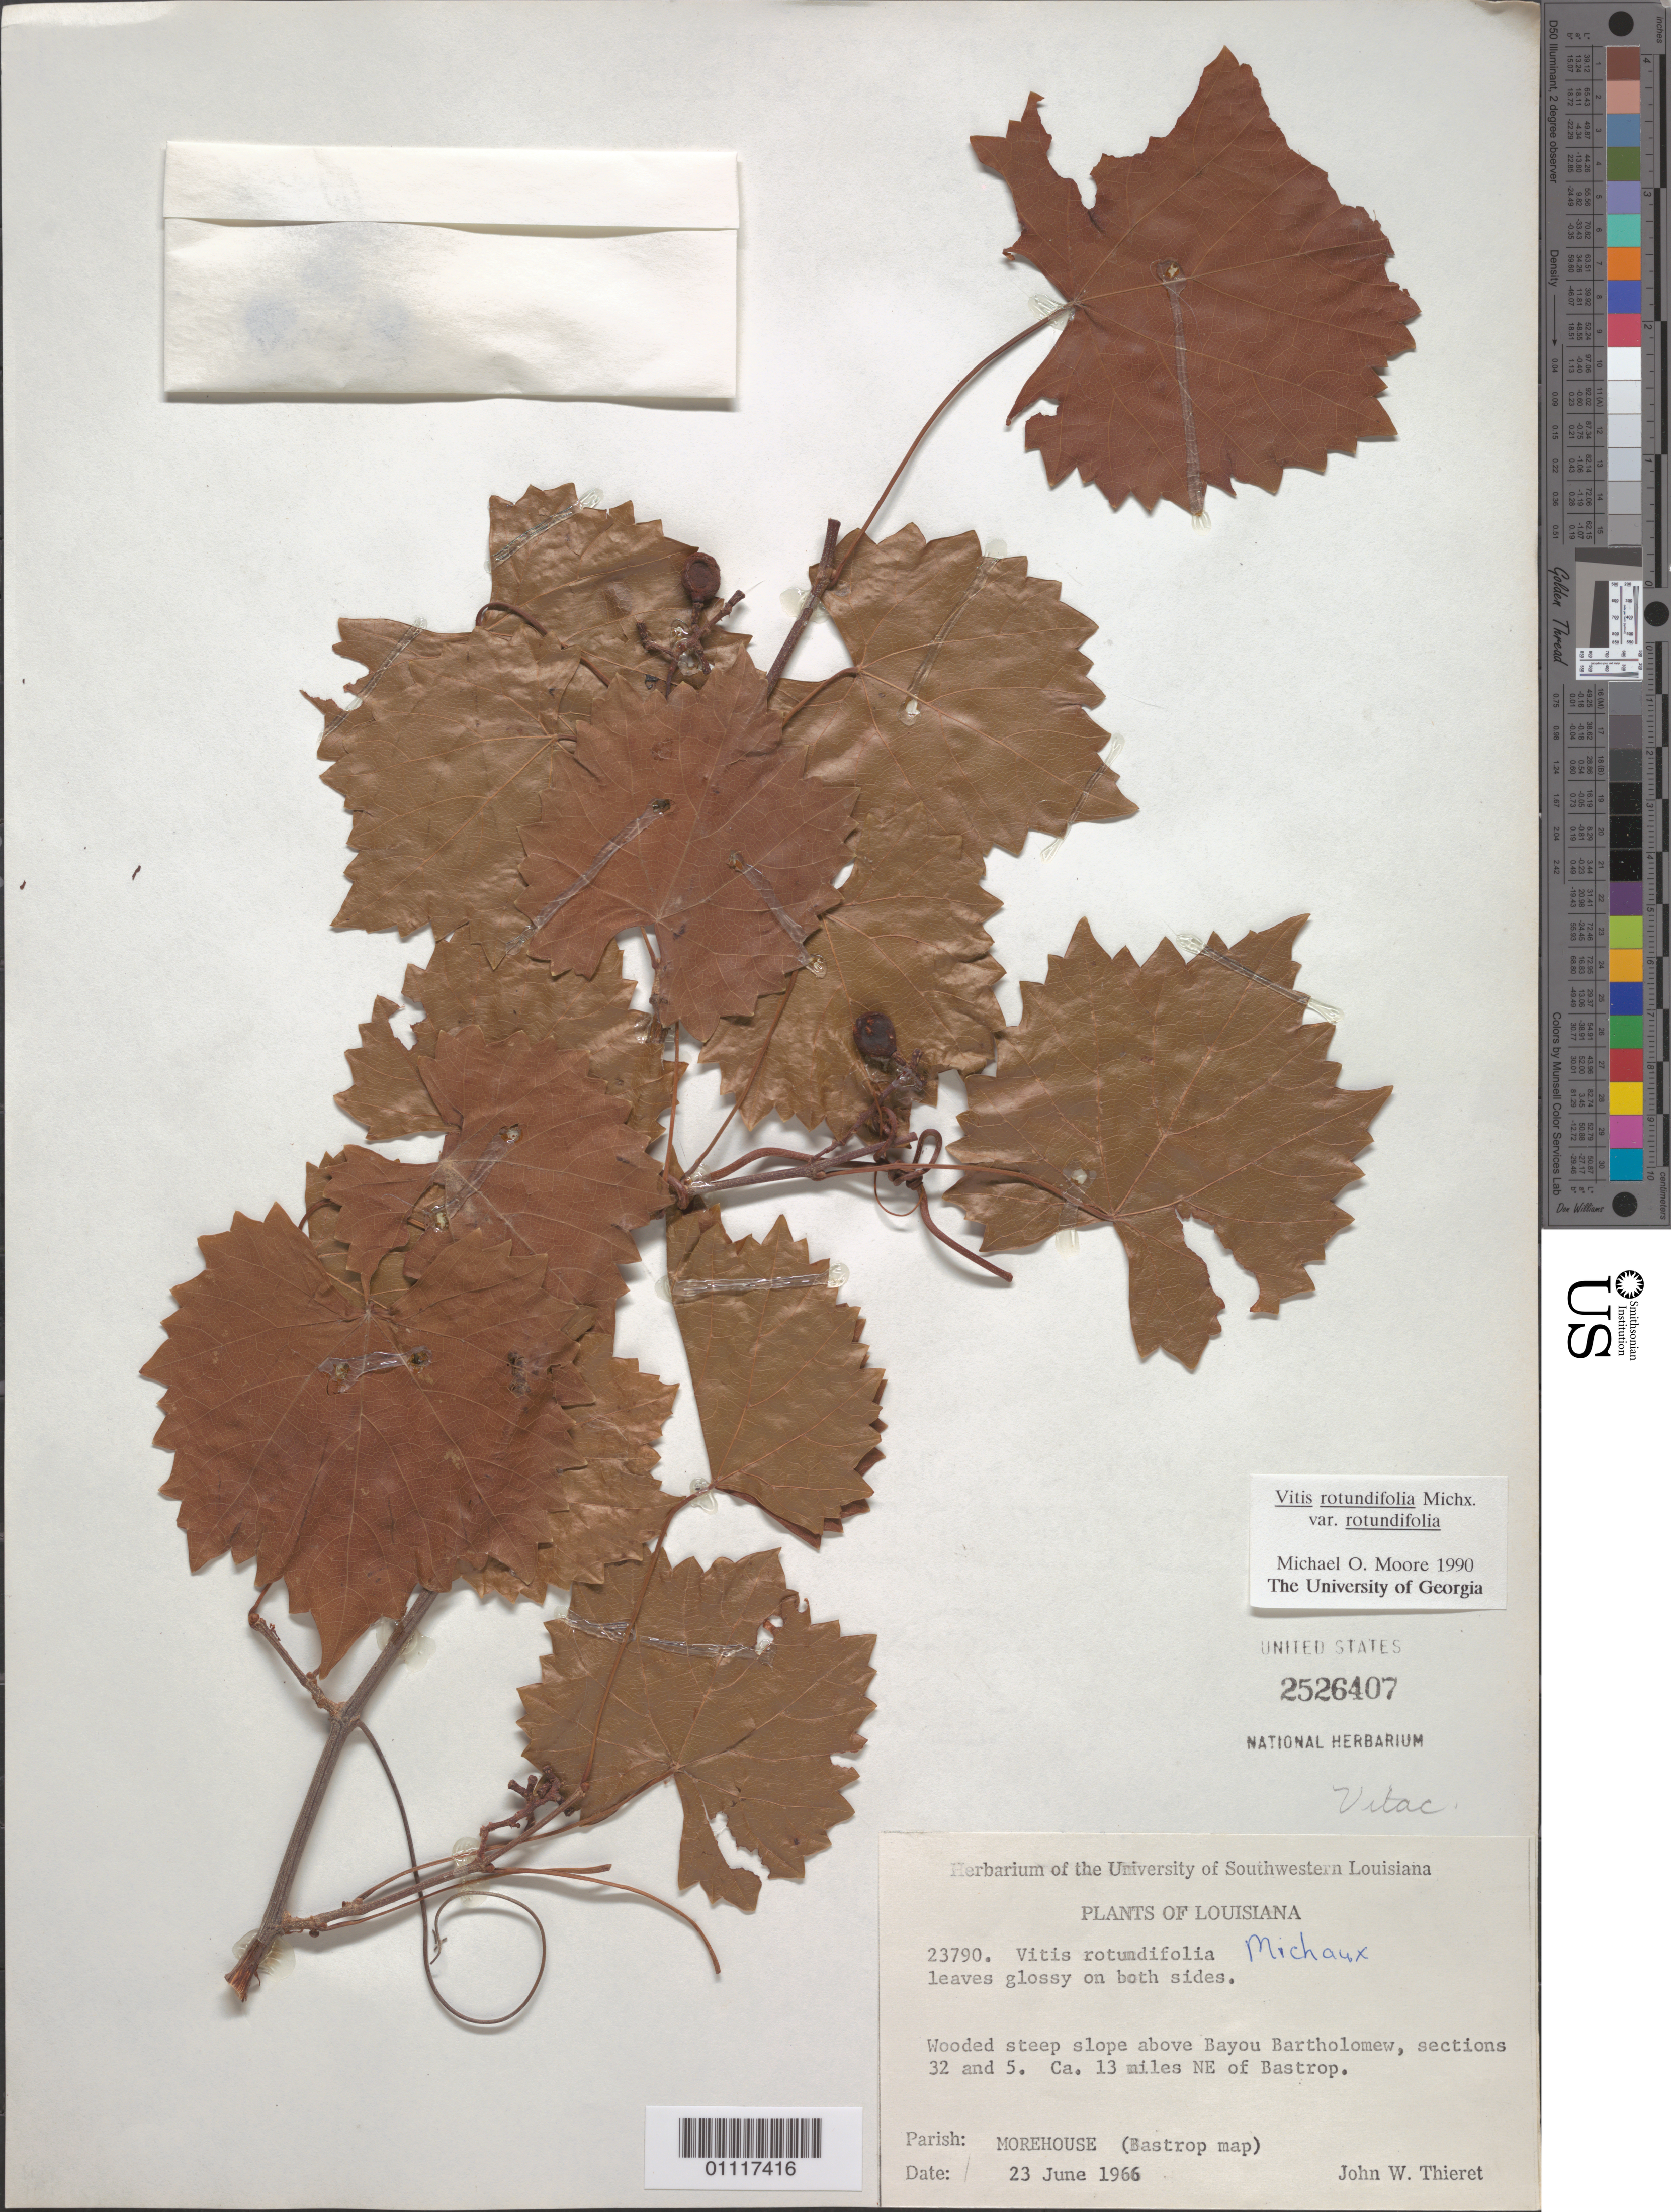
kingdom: Plantae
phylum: Tracheophyta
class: Magnoliopsida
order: Vitales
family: Vitaceae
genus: Vitis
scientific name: Vitis rotundifolia var. rotundifolia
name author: Michx.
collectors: J. W. Thieret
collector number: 23790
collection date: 1966-06-23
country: United States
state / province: Louisiana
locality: Wooded steep slope above Bayou Bartholomew, sections 32 and 5. Ca. 13 miles NE of Bastrop. Parish: Morehouse (Bastrop map)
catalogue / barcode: US 2526407